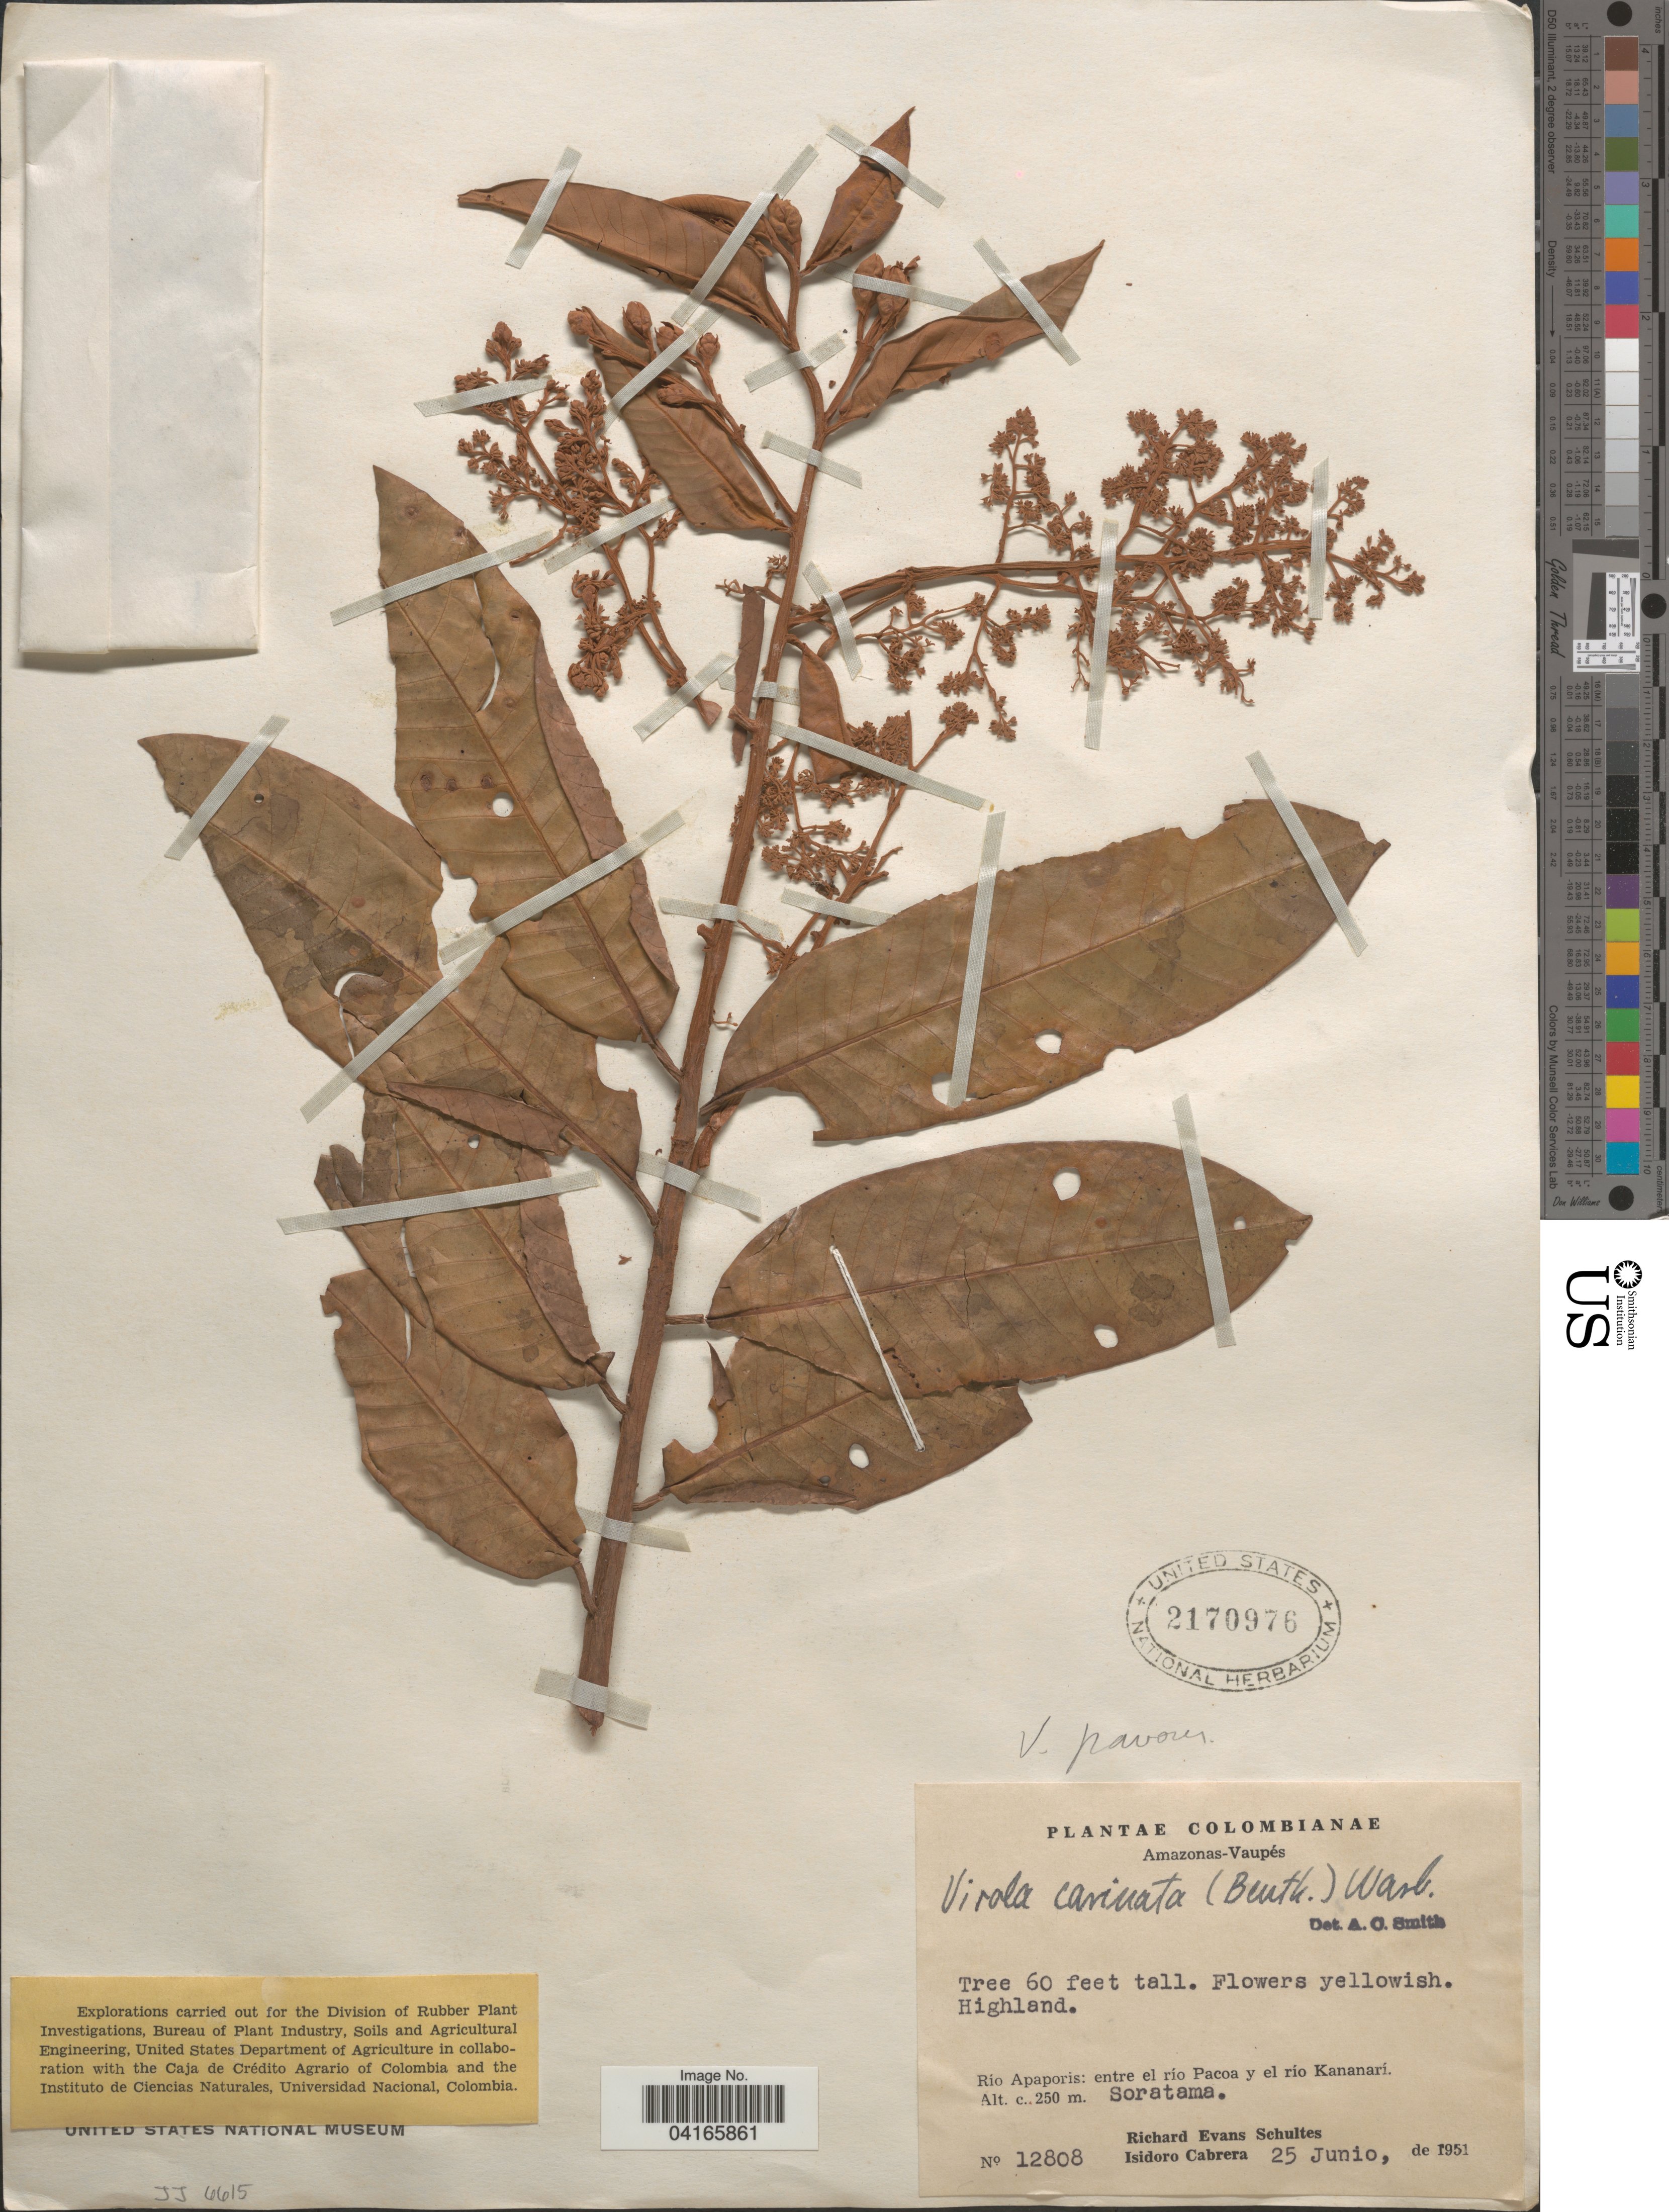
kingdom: Plantae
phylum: Tracheophyta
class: Magnoliopsida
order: Magnoliales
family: Myristicaceae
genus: Virola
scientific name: Virola carinata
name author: Warb.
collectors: R. E. Schultes & I. Cabrera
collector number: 12808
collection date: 1951-06-25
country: Colombia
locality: Amazonas - Vaupés. Rio Apaporis: entre el río Pacoa y el río Kananarí. Soratama.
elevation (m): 250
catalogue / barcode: US 2170976